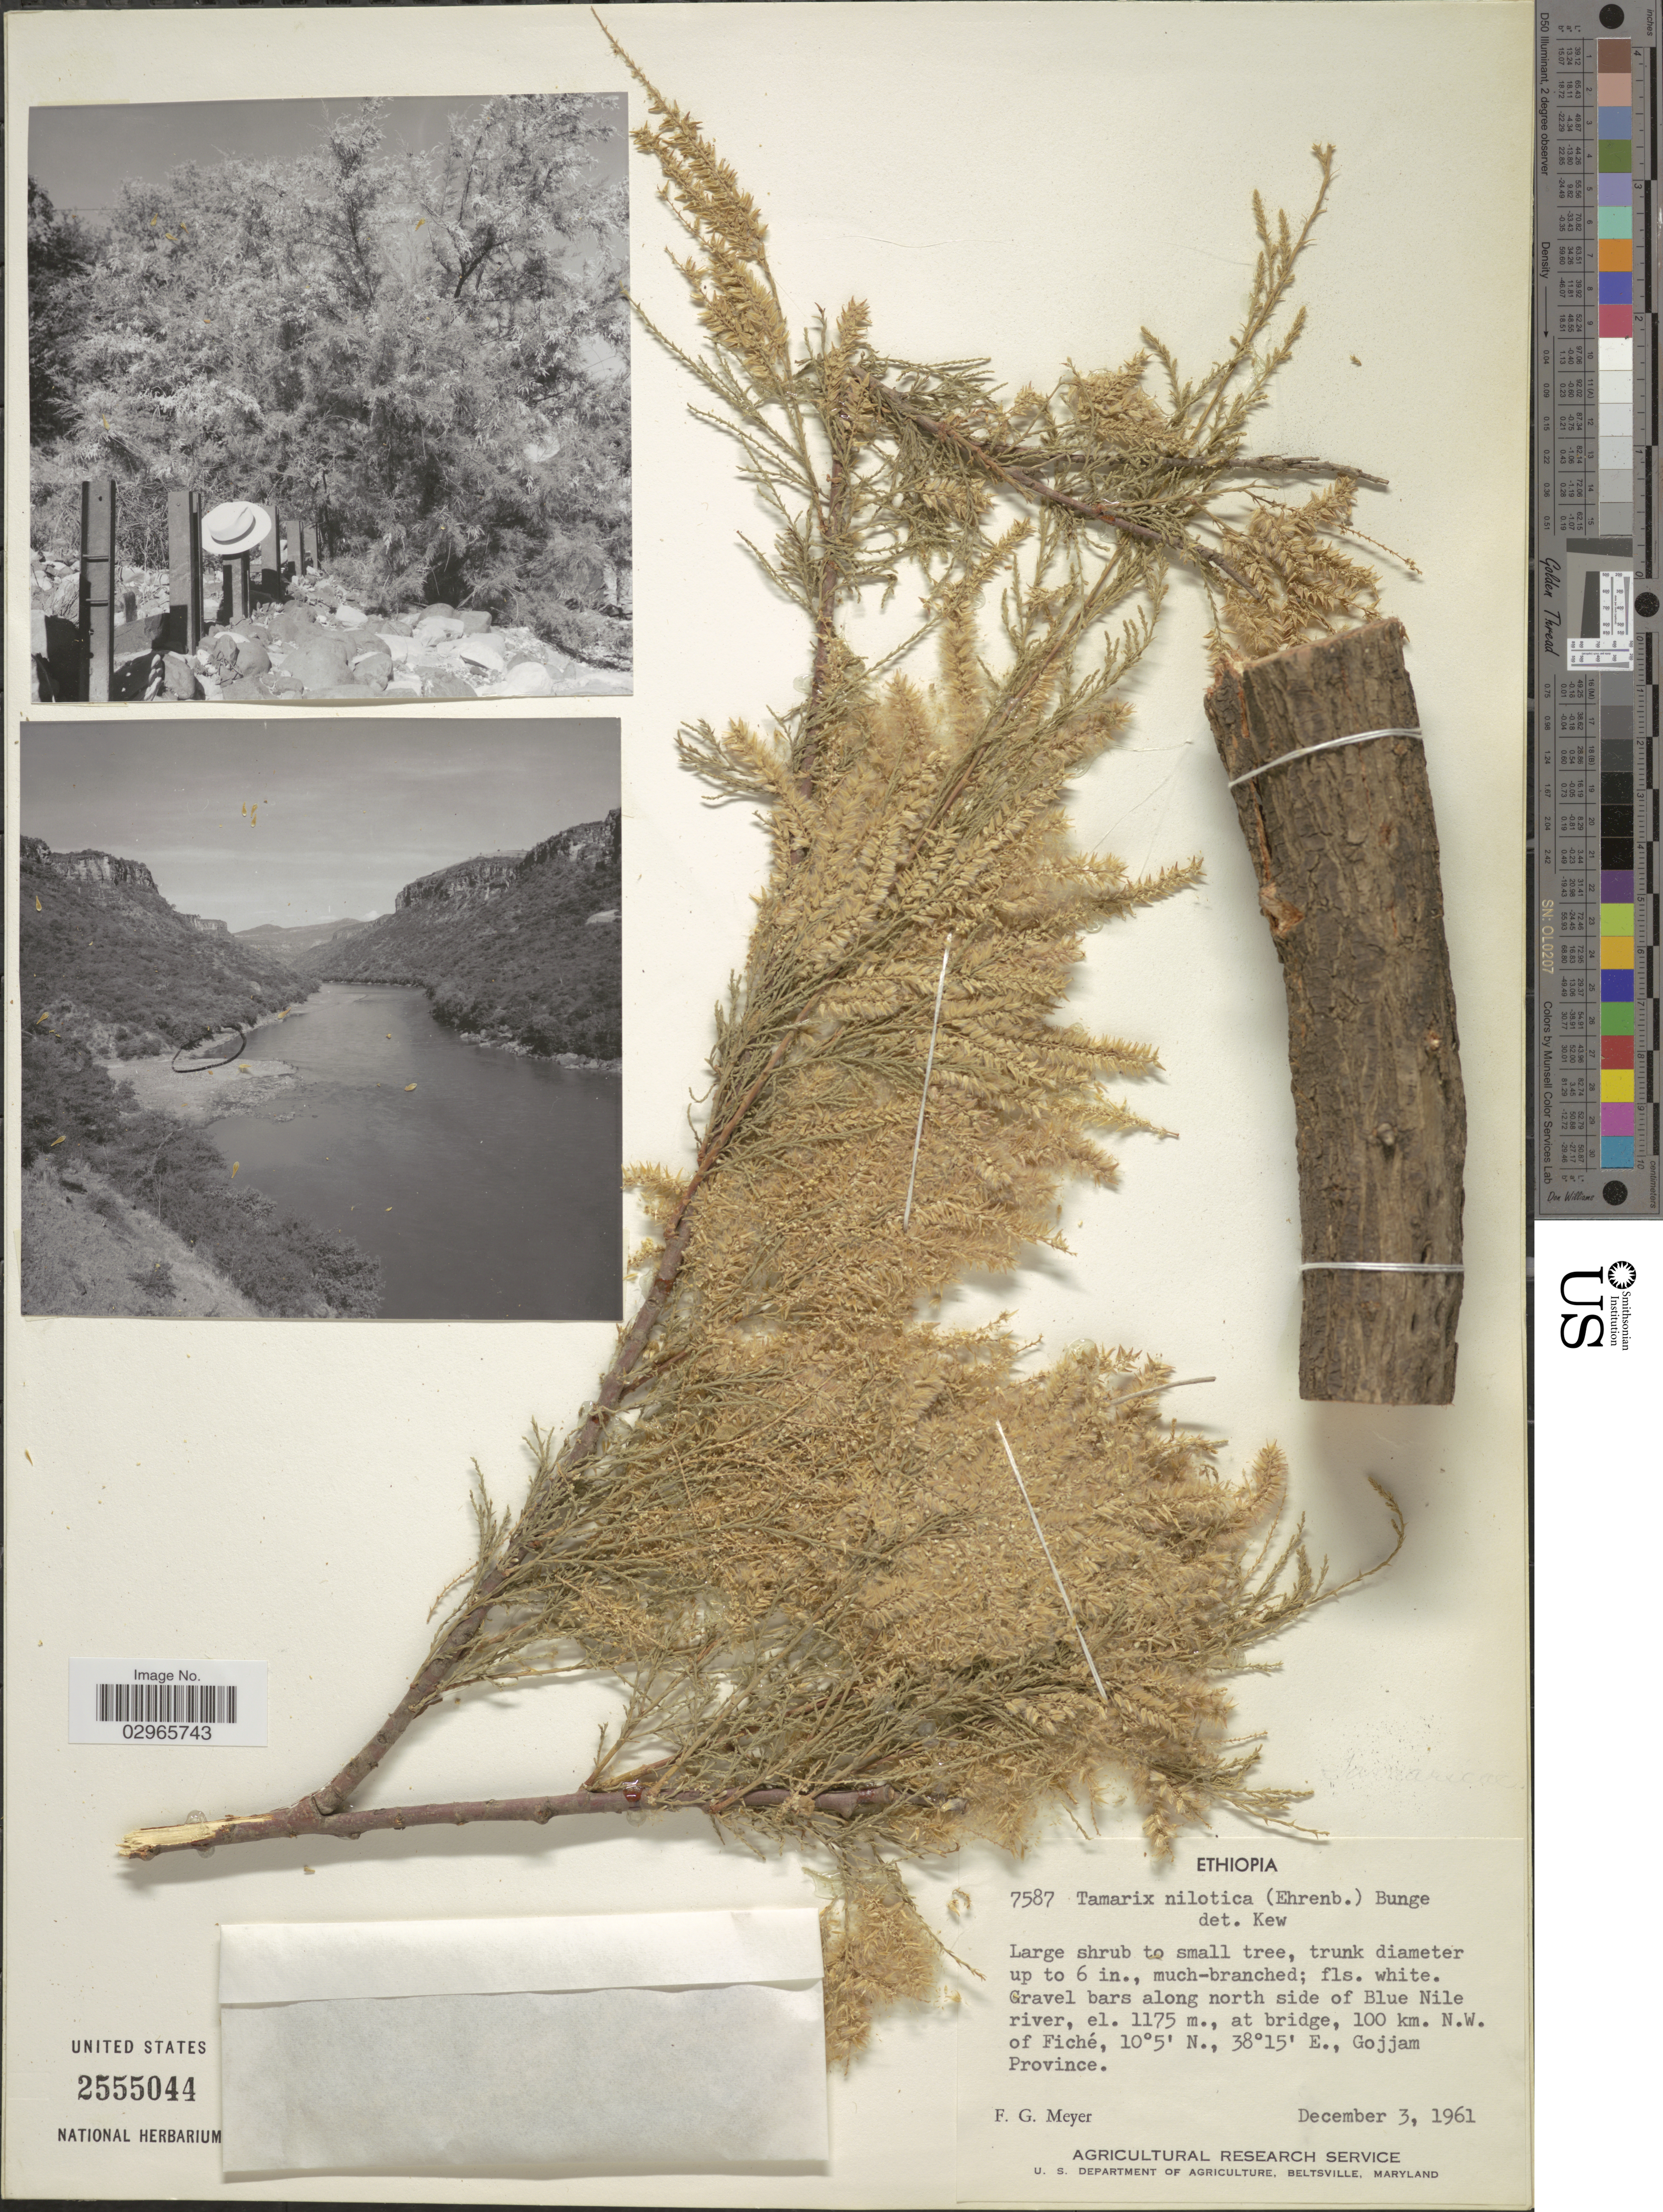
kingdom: Plantae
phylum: Tracheophyta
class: Magnoliopsida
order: Caryophyllales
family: Tamaricaceae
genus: Tamarix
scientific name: Tamarix nilotica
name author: (Ehrenb.) Bunge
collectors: F. G. Meyer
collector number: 7587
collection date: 1961-12-03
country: Ethiopia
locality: Gravel bars along north side of Blue Nile river, at bridge, 100 km. N.W. of Fiché. E. Gojjam Province.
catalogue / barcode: US 2555044